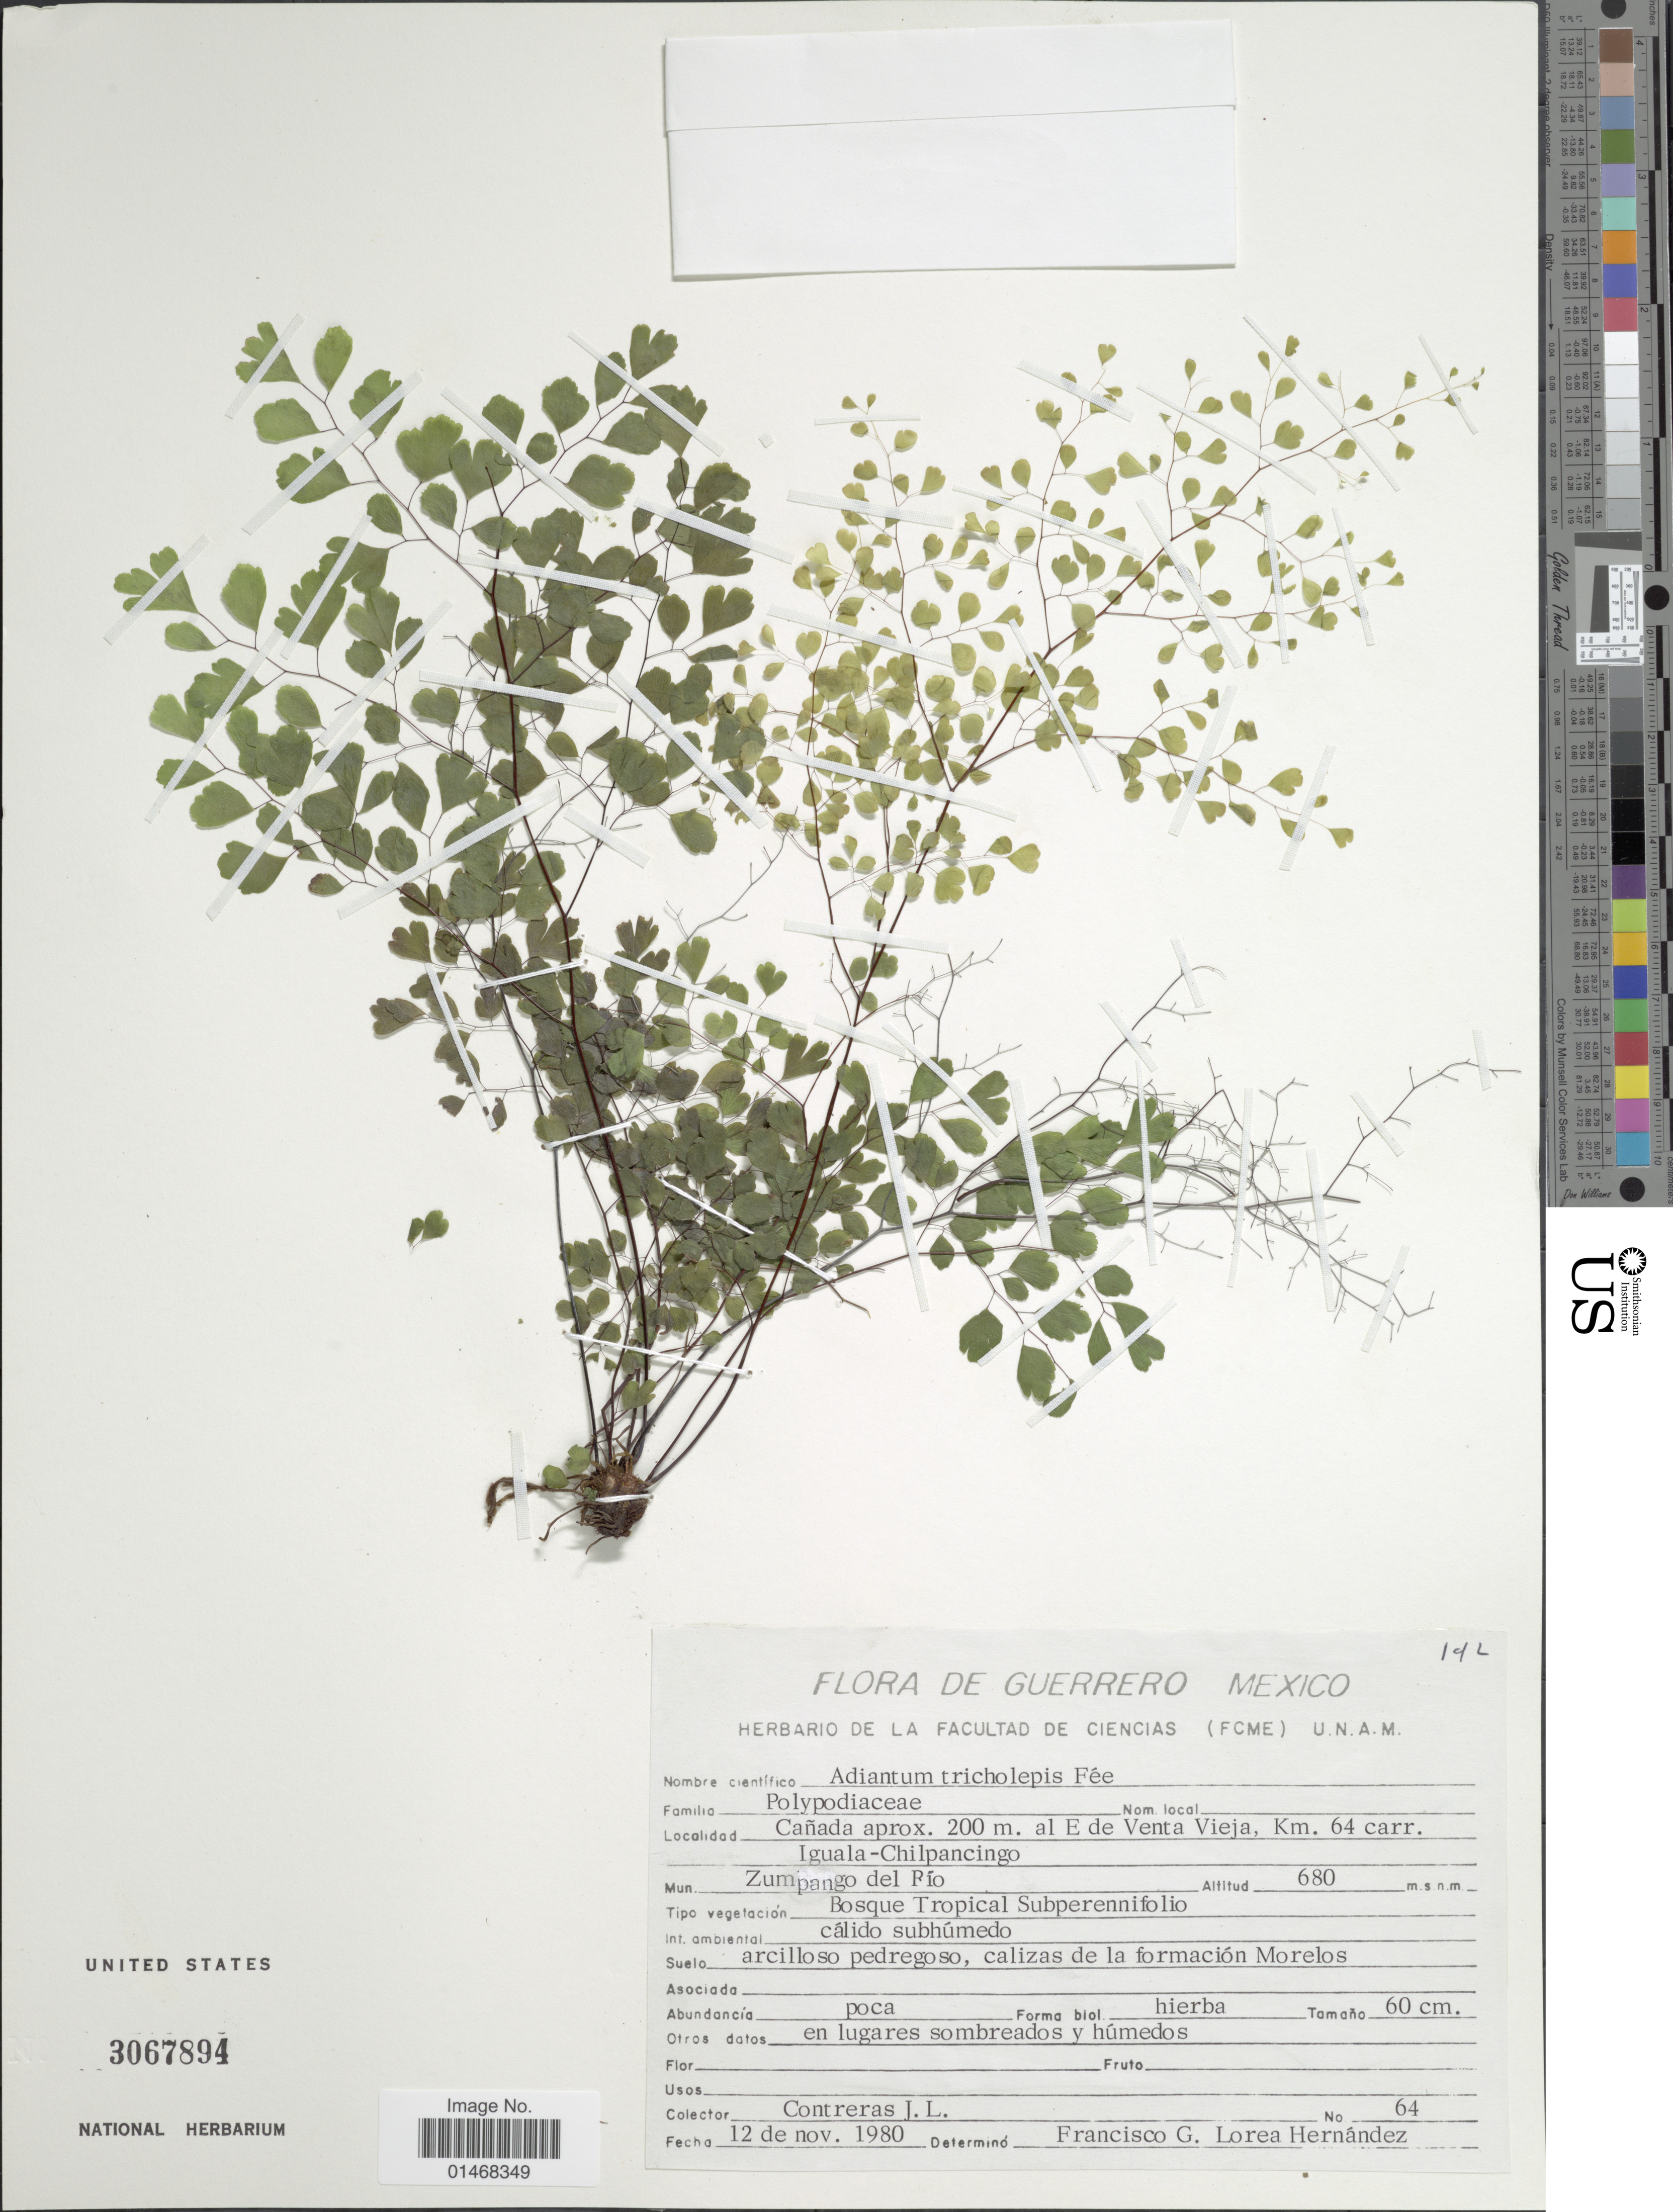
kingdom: Plantae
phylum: Tracheophyta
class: Polypodiopsida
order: Polypodiales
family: Pteridaceae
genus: Adiantum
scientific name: Adiantum tricholepis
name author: Fée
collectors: J. Contreras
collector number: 64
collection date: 1980-11-12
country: Mexico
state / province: Guerrero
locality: Cañada aprox. 200 m. al E de Venta Vieja, Km 64 carr. Iguala-Chilpancingo, Mun Zumpango del Río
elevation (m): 680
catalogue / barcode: US 3067894